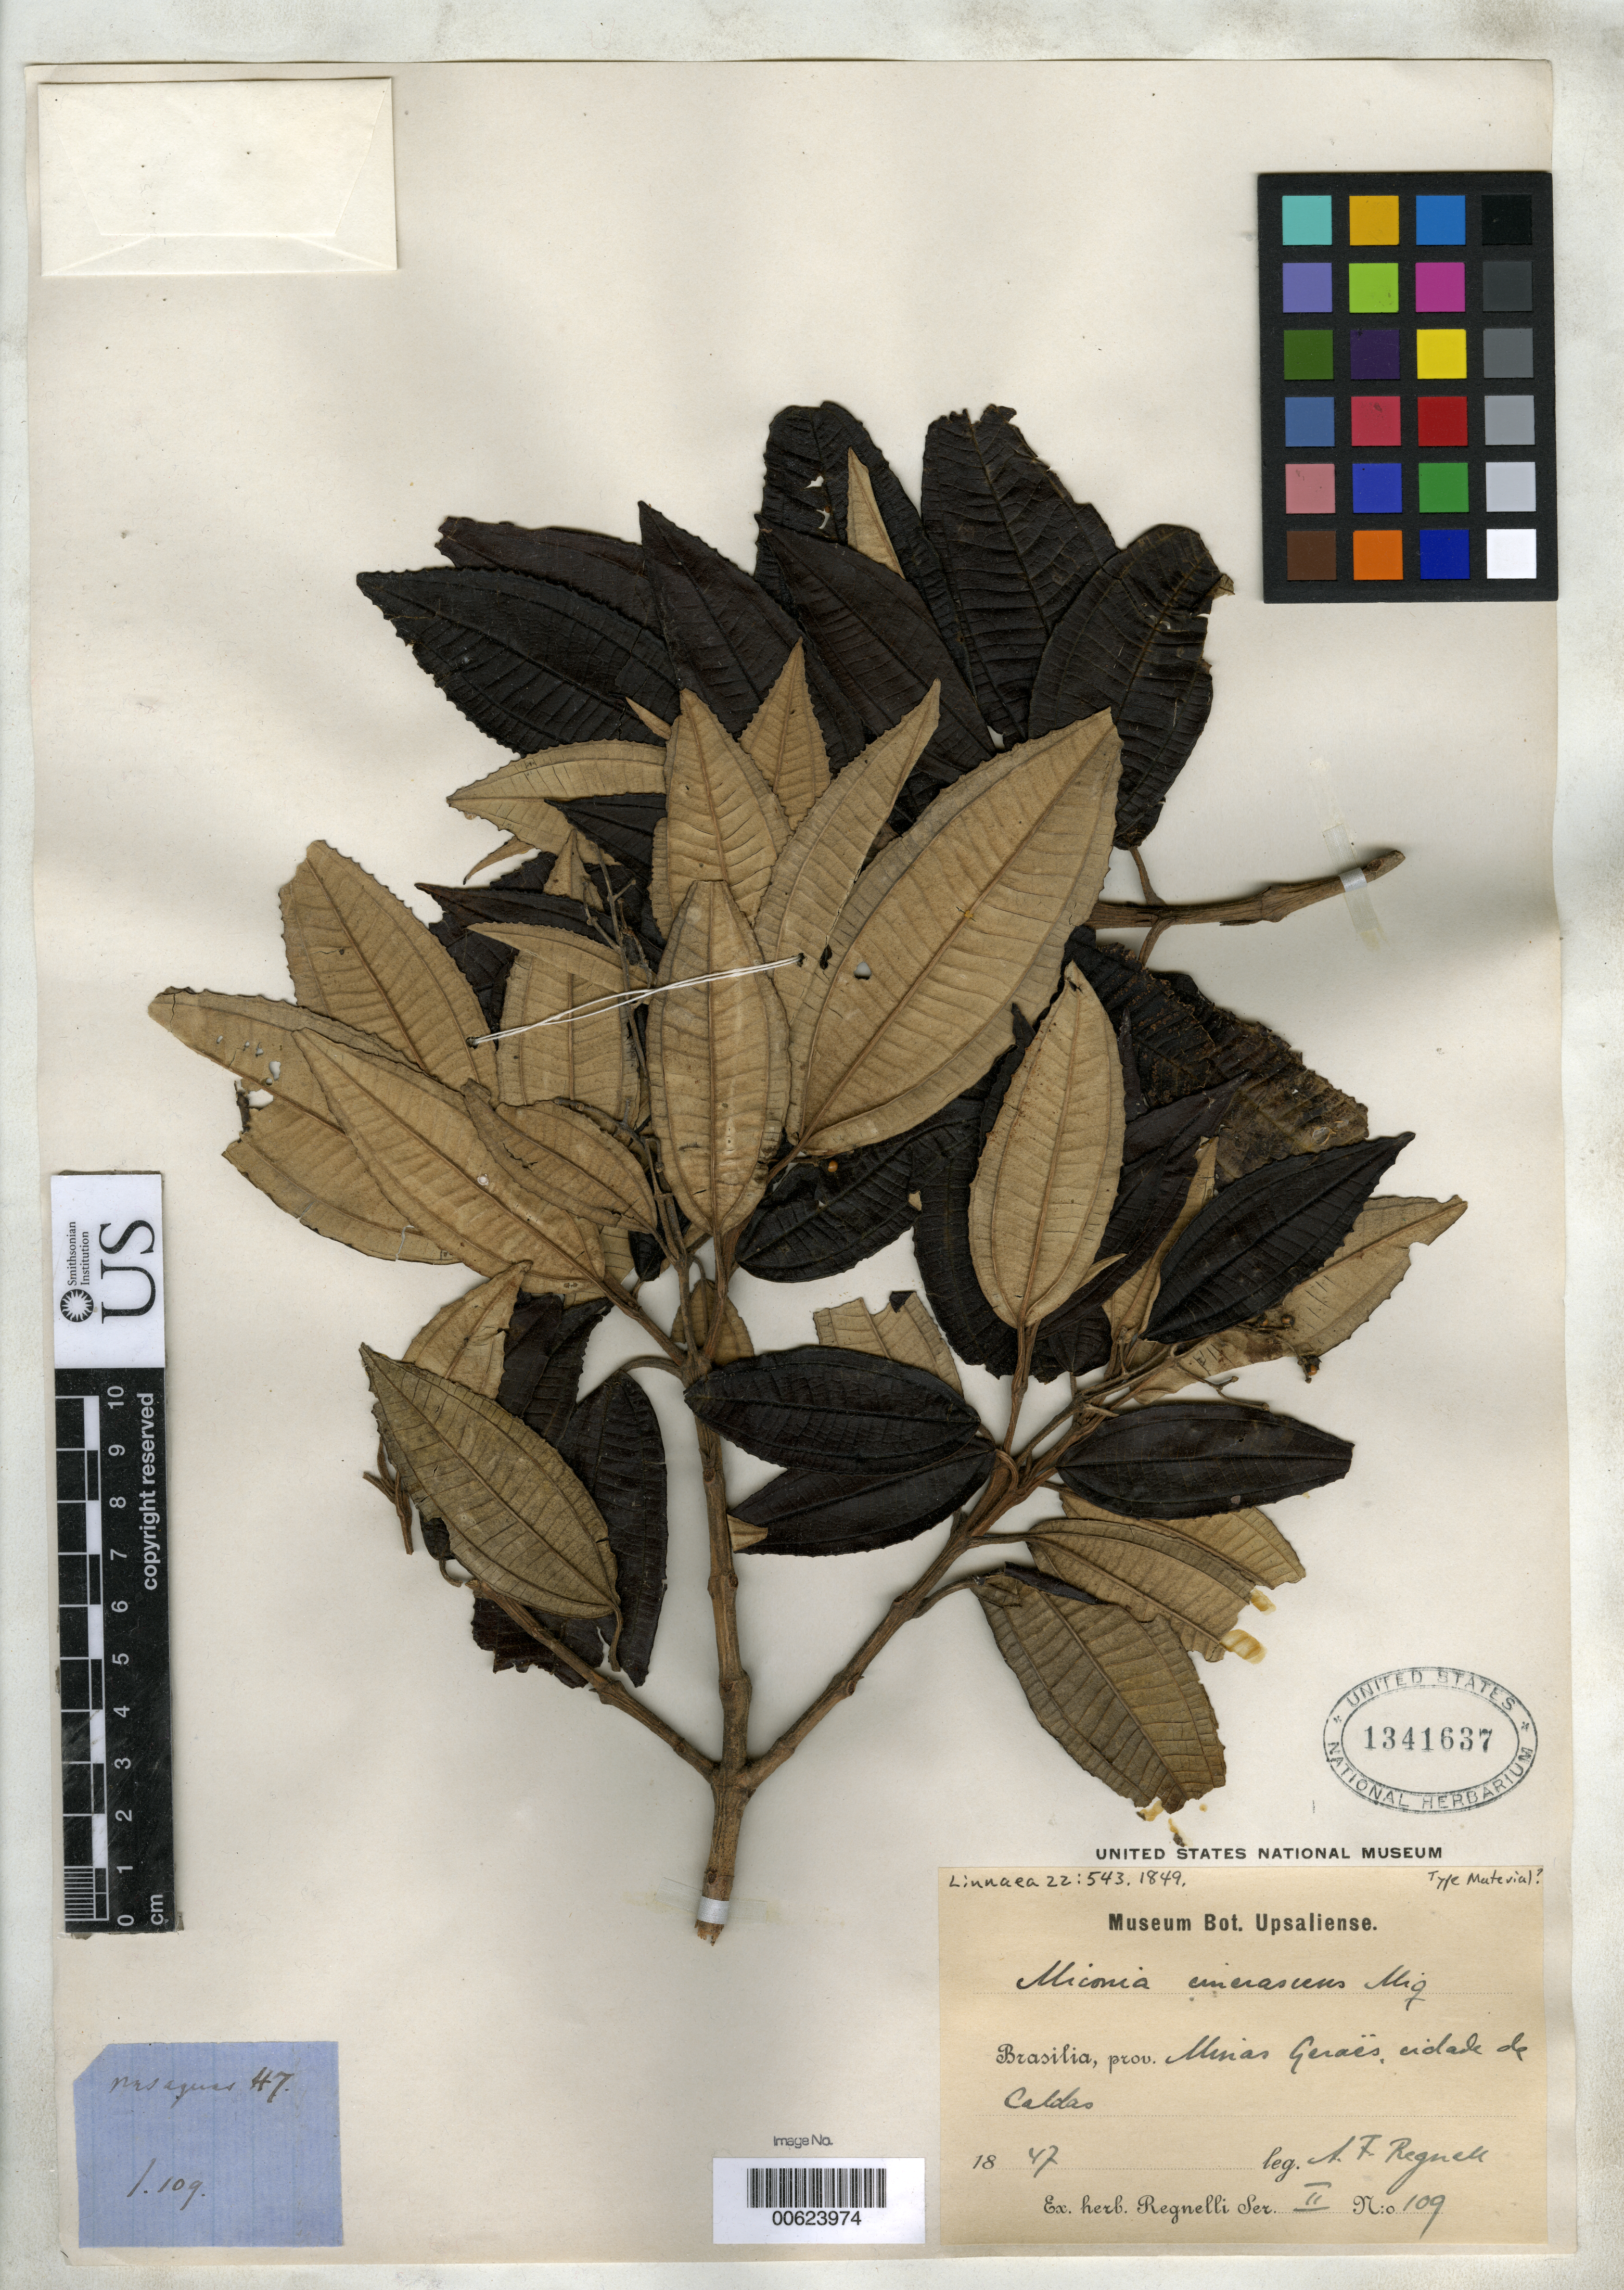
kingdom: Plantae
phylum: Tracheophyta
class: Magnoliopsida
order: Myrtales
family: Melastomataceae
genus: Miconia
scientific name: Miconia cinerascens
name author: Miq.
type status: Possible Type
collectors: A. F. Regnell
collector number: II 109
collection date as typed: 1847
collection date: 1847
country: Brazil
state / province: Minas Gerais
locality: Cidade de Caldas.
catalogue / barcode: US 1341637